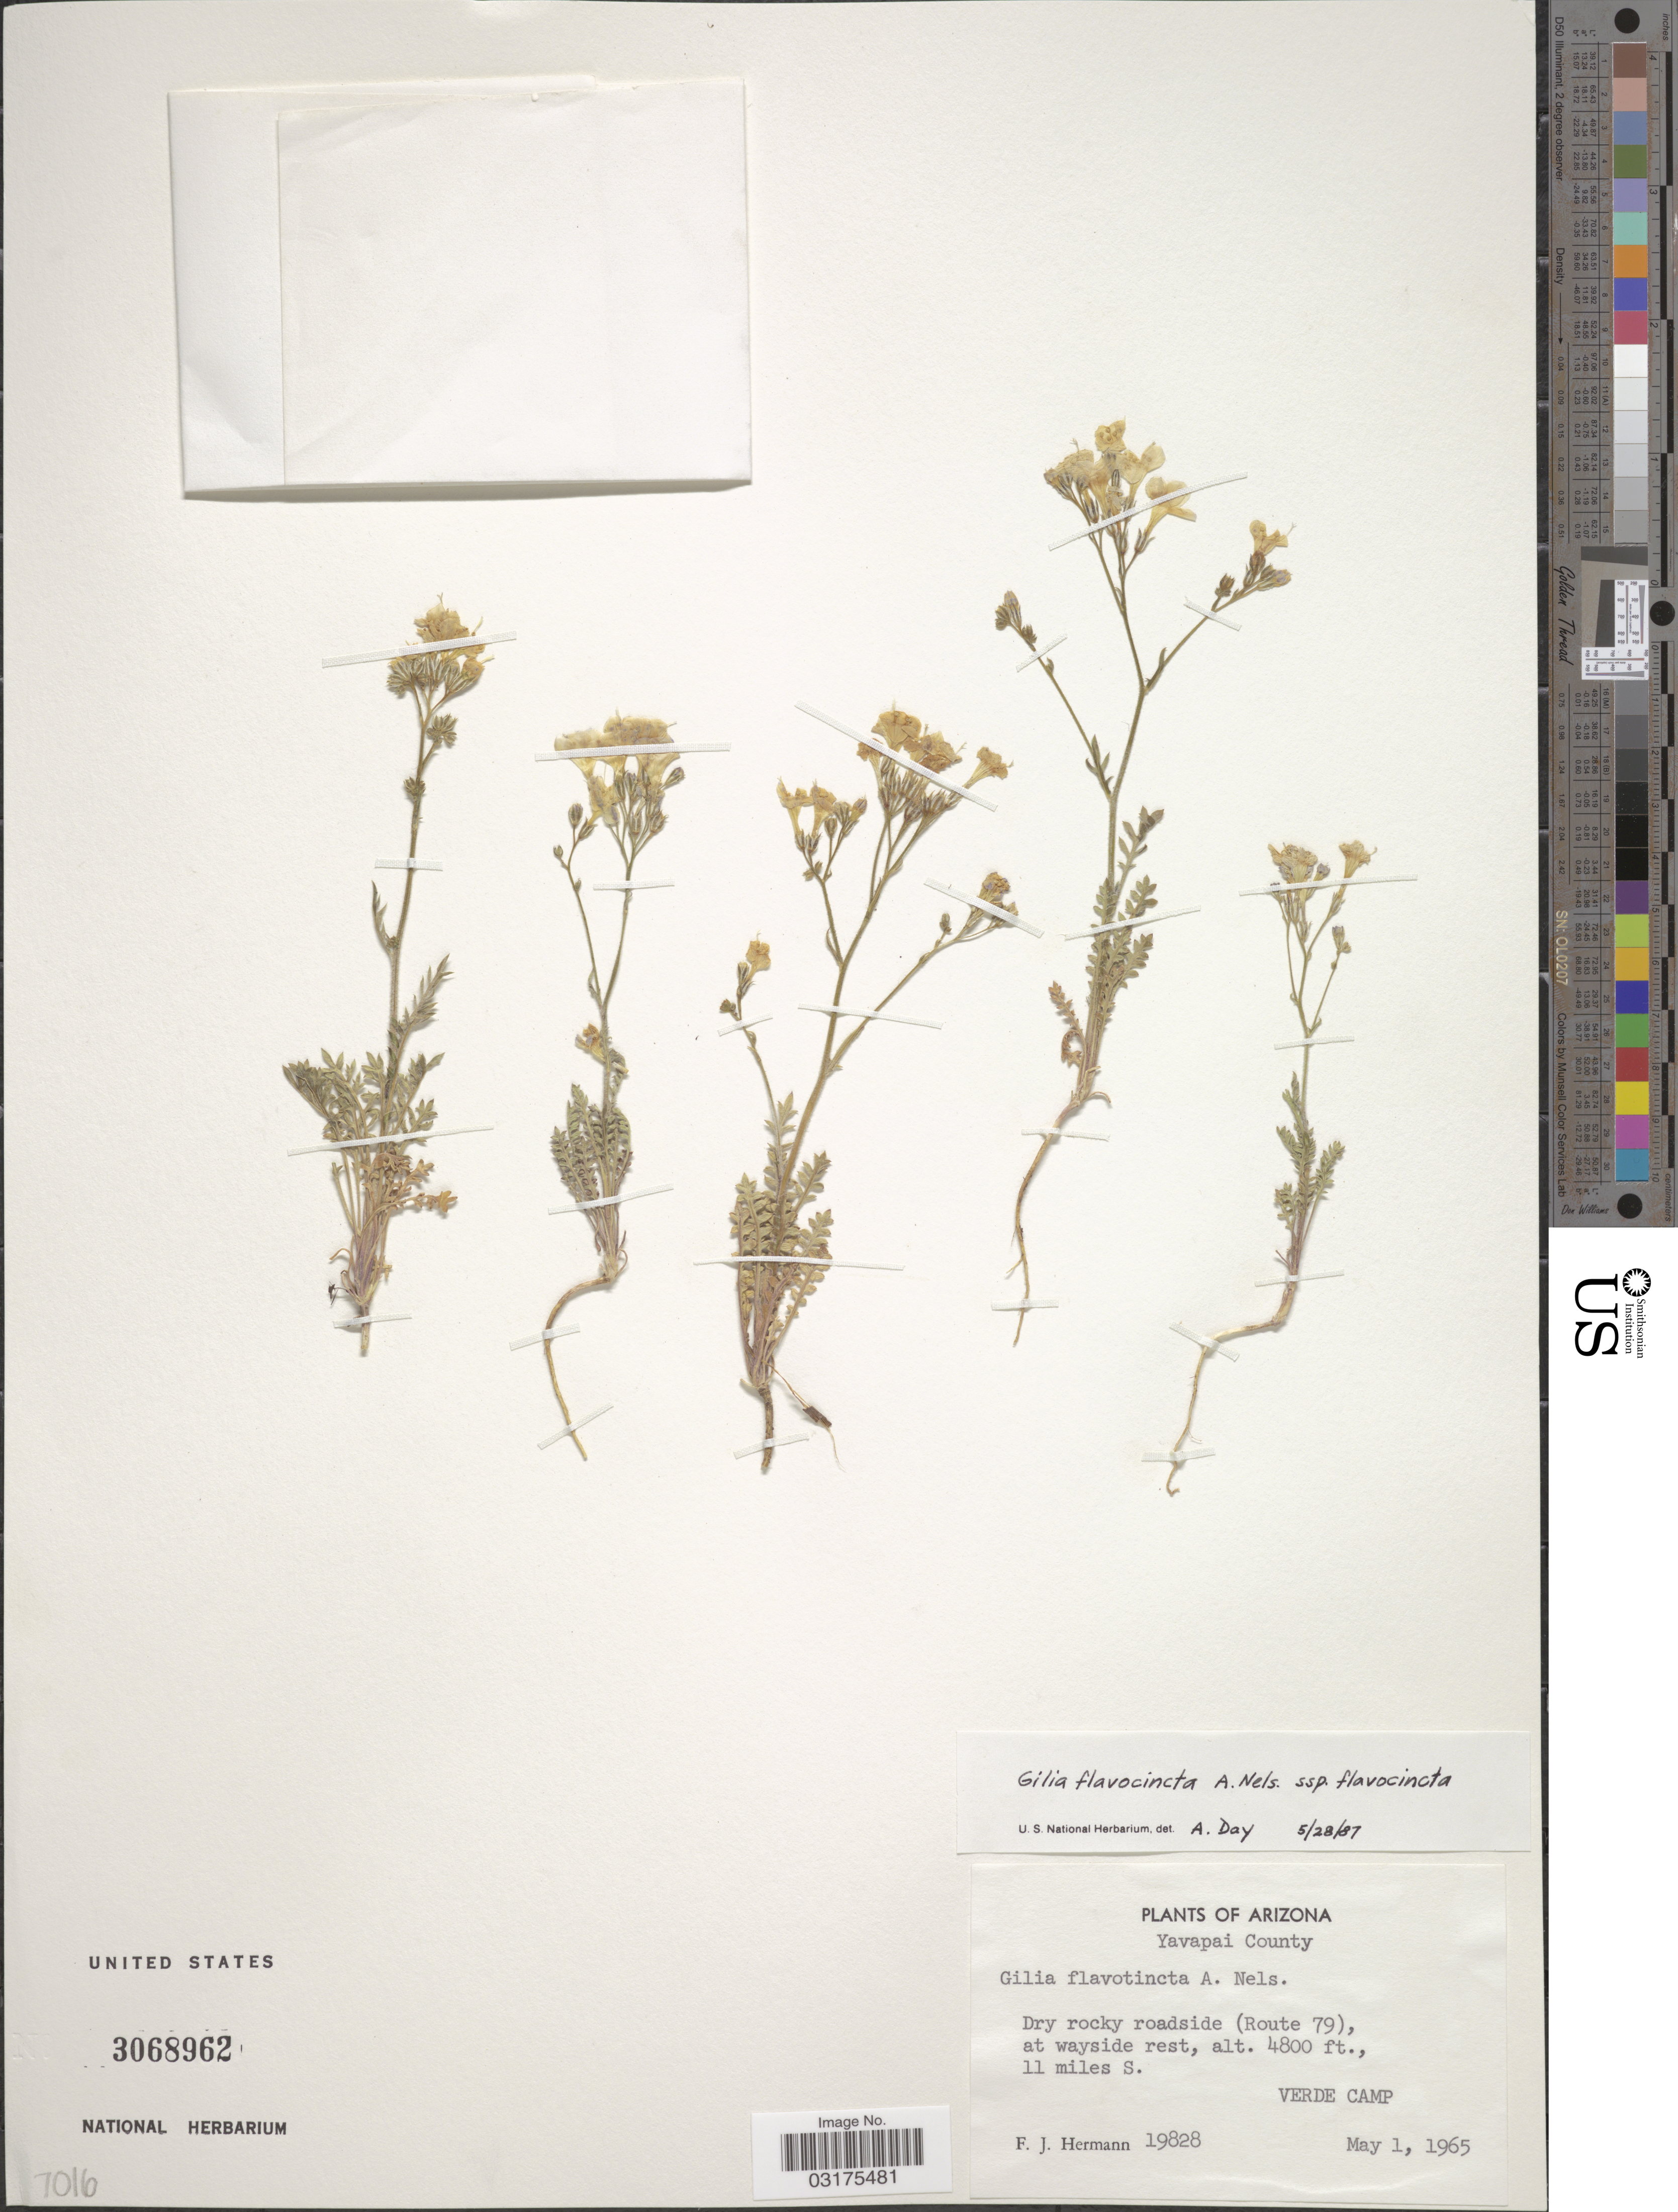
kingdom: Plantae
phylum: Tracheophyta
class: Magnoliopsida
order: Ericales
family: Polemoniaceae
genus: Gilia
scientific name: Gilia flavocincta subsp. flavocincta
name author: A. Nelson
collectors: F. J. Hermann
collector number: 19828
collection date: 1965-05-01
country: United States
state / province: Arizona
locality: Yavapai County, Dry rocky roadside (Route 79), at wayside rest, 11 miles S., Verde Camp.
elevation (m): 1463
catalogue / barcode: US 3068962